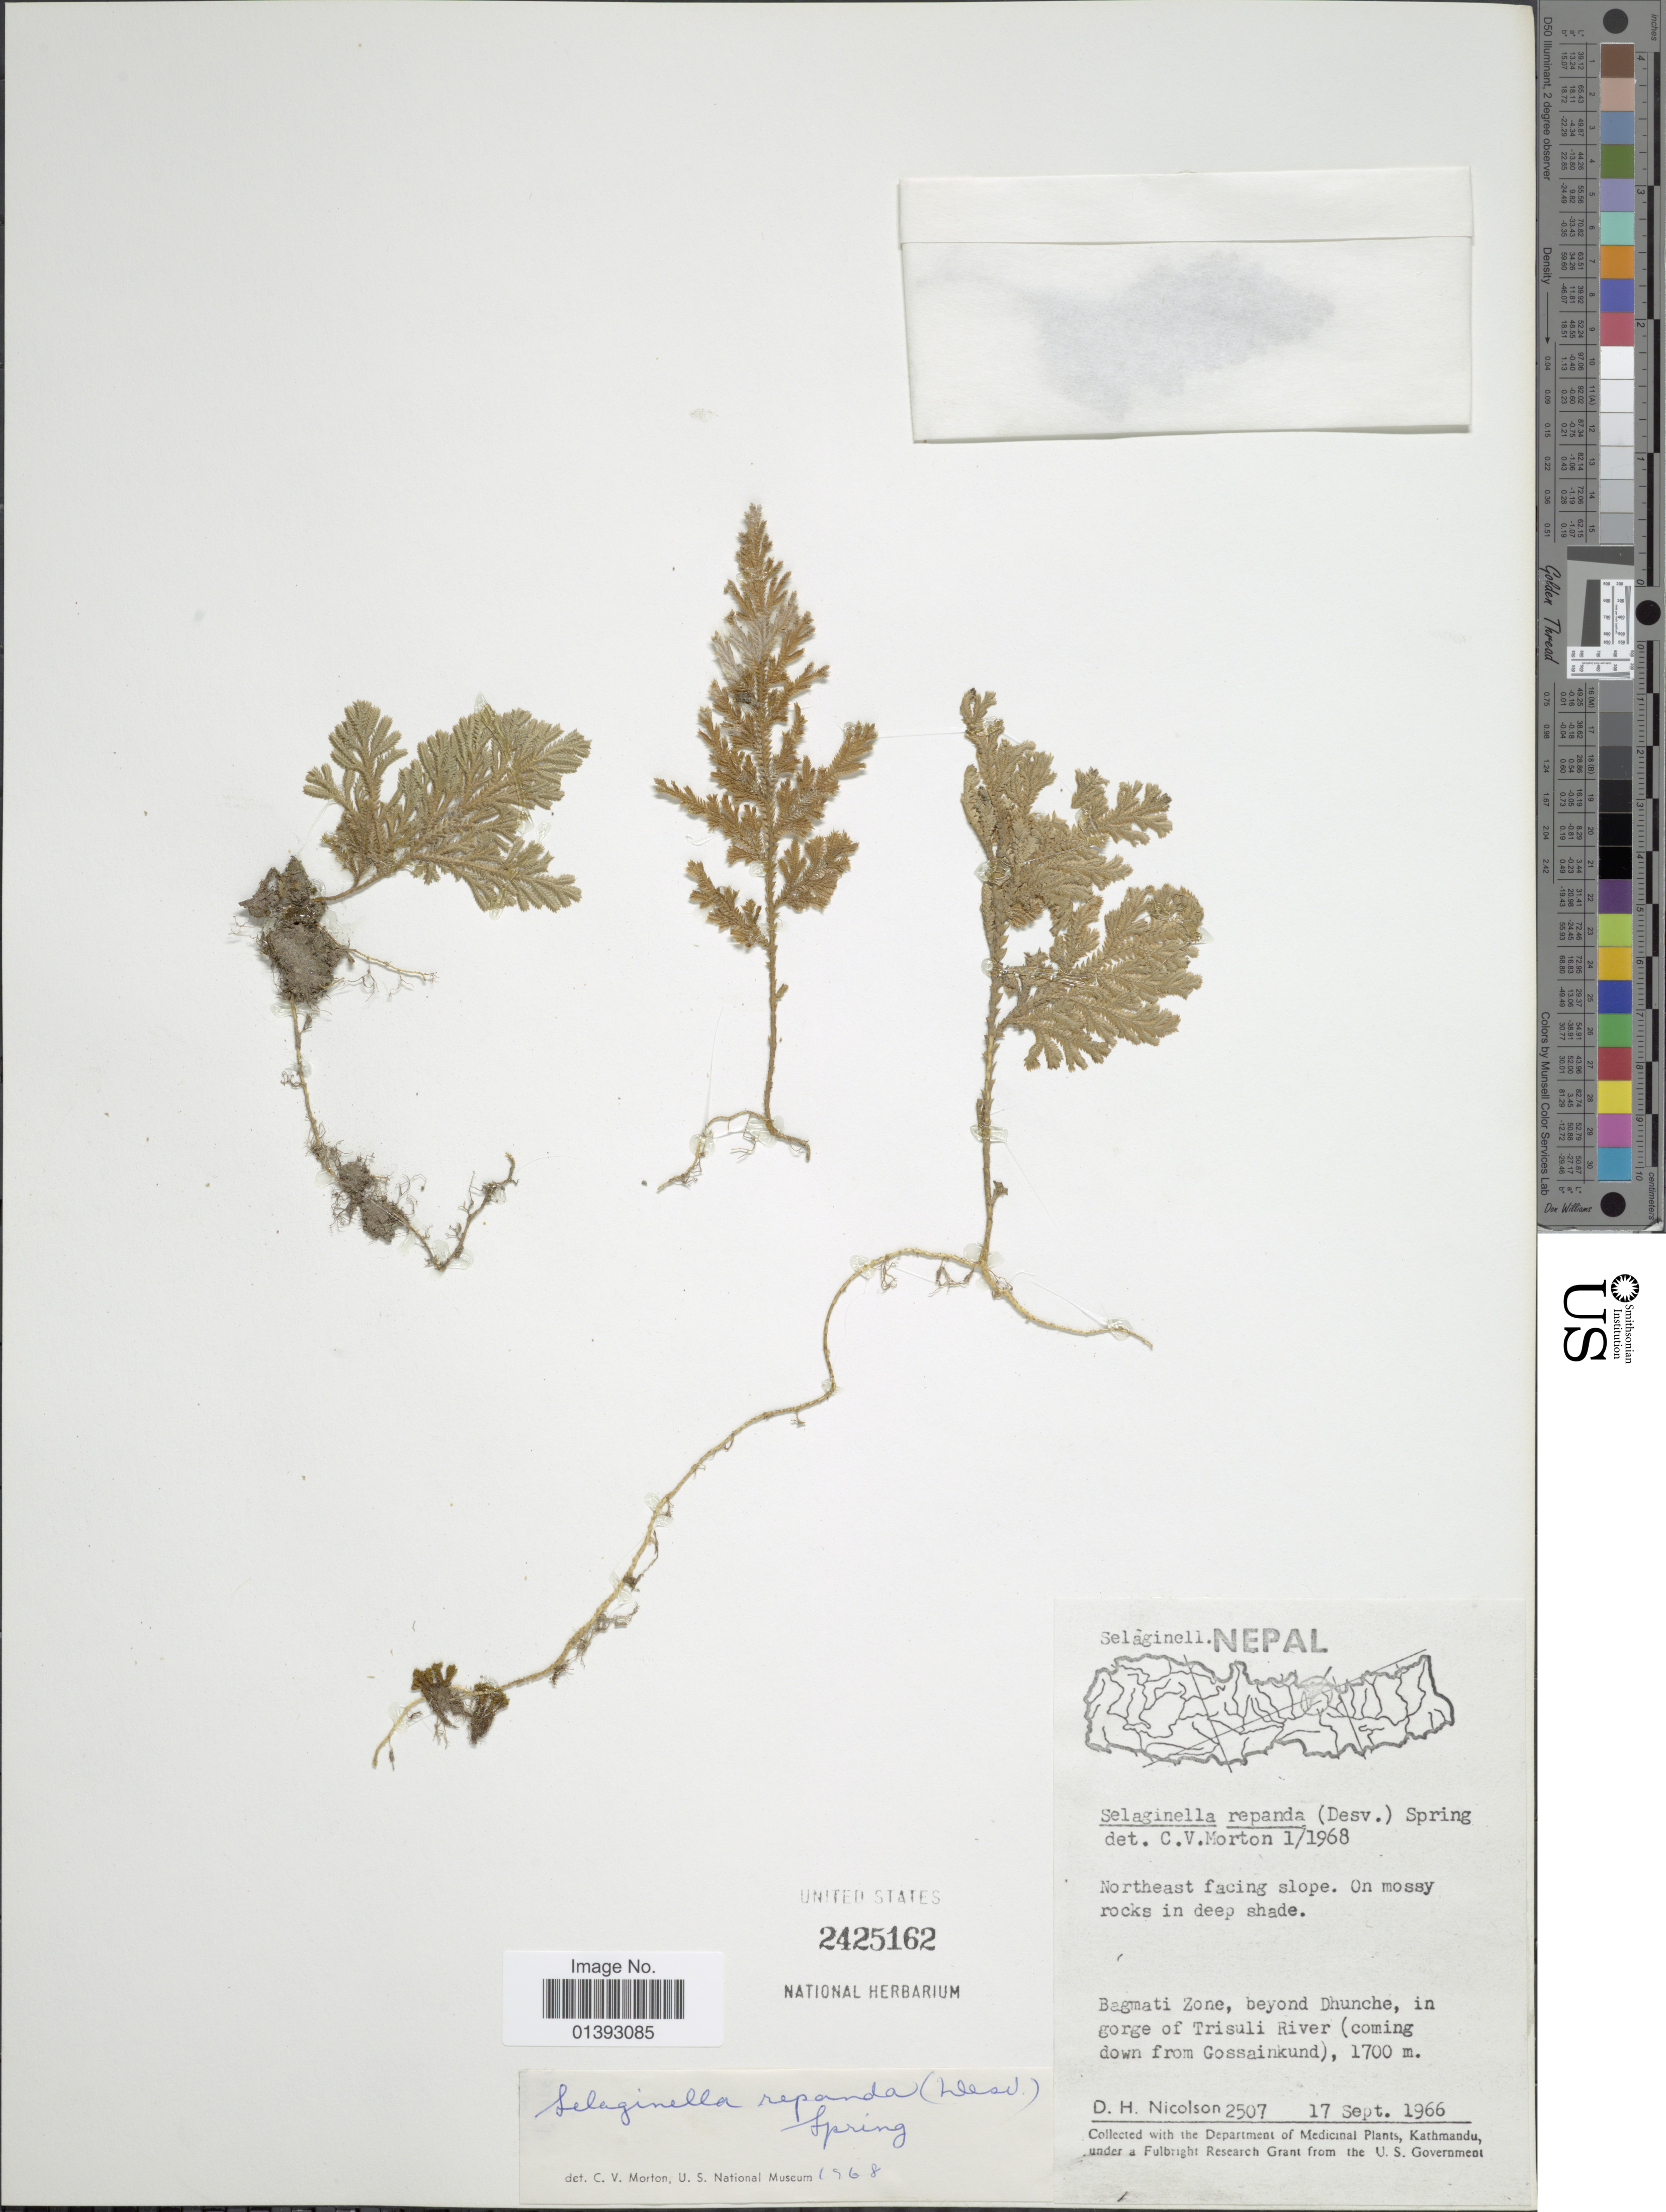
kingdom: Plantae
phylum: Tracheophyta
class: Lycopodiopsida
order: Selaginellales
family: Selaginellaceae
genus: Selaginella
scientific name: Selaginella repanda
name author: (Desv. ex Poir.) Spring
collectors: D. H. Nicolson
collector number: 2507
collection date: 1966-09-17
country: Nepal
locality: Northeast facing slopes, on mossy rocks in deep shade, Bagmati Zone, beyond Dhunche, in gorge of Trisuli River(coming down from Goissaikund)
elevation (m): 1700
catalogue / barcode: US 2425162